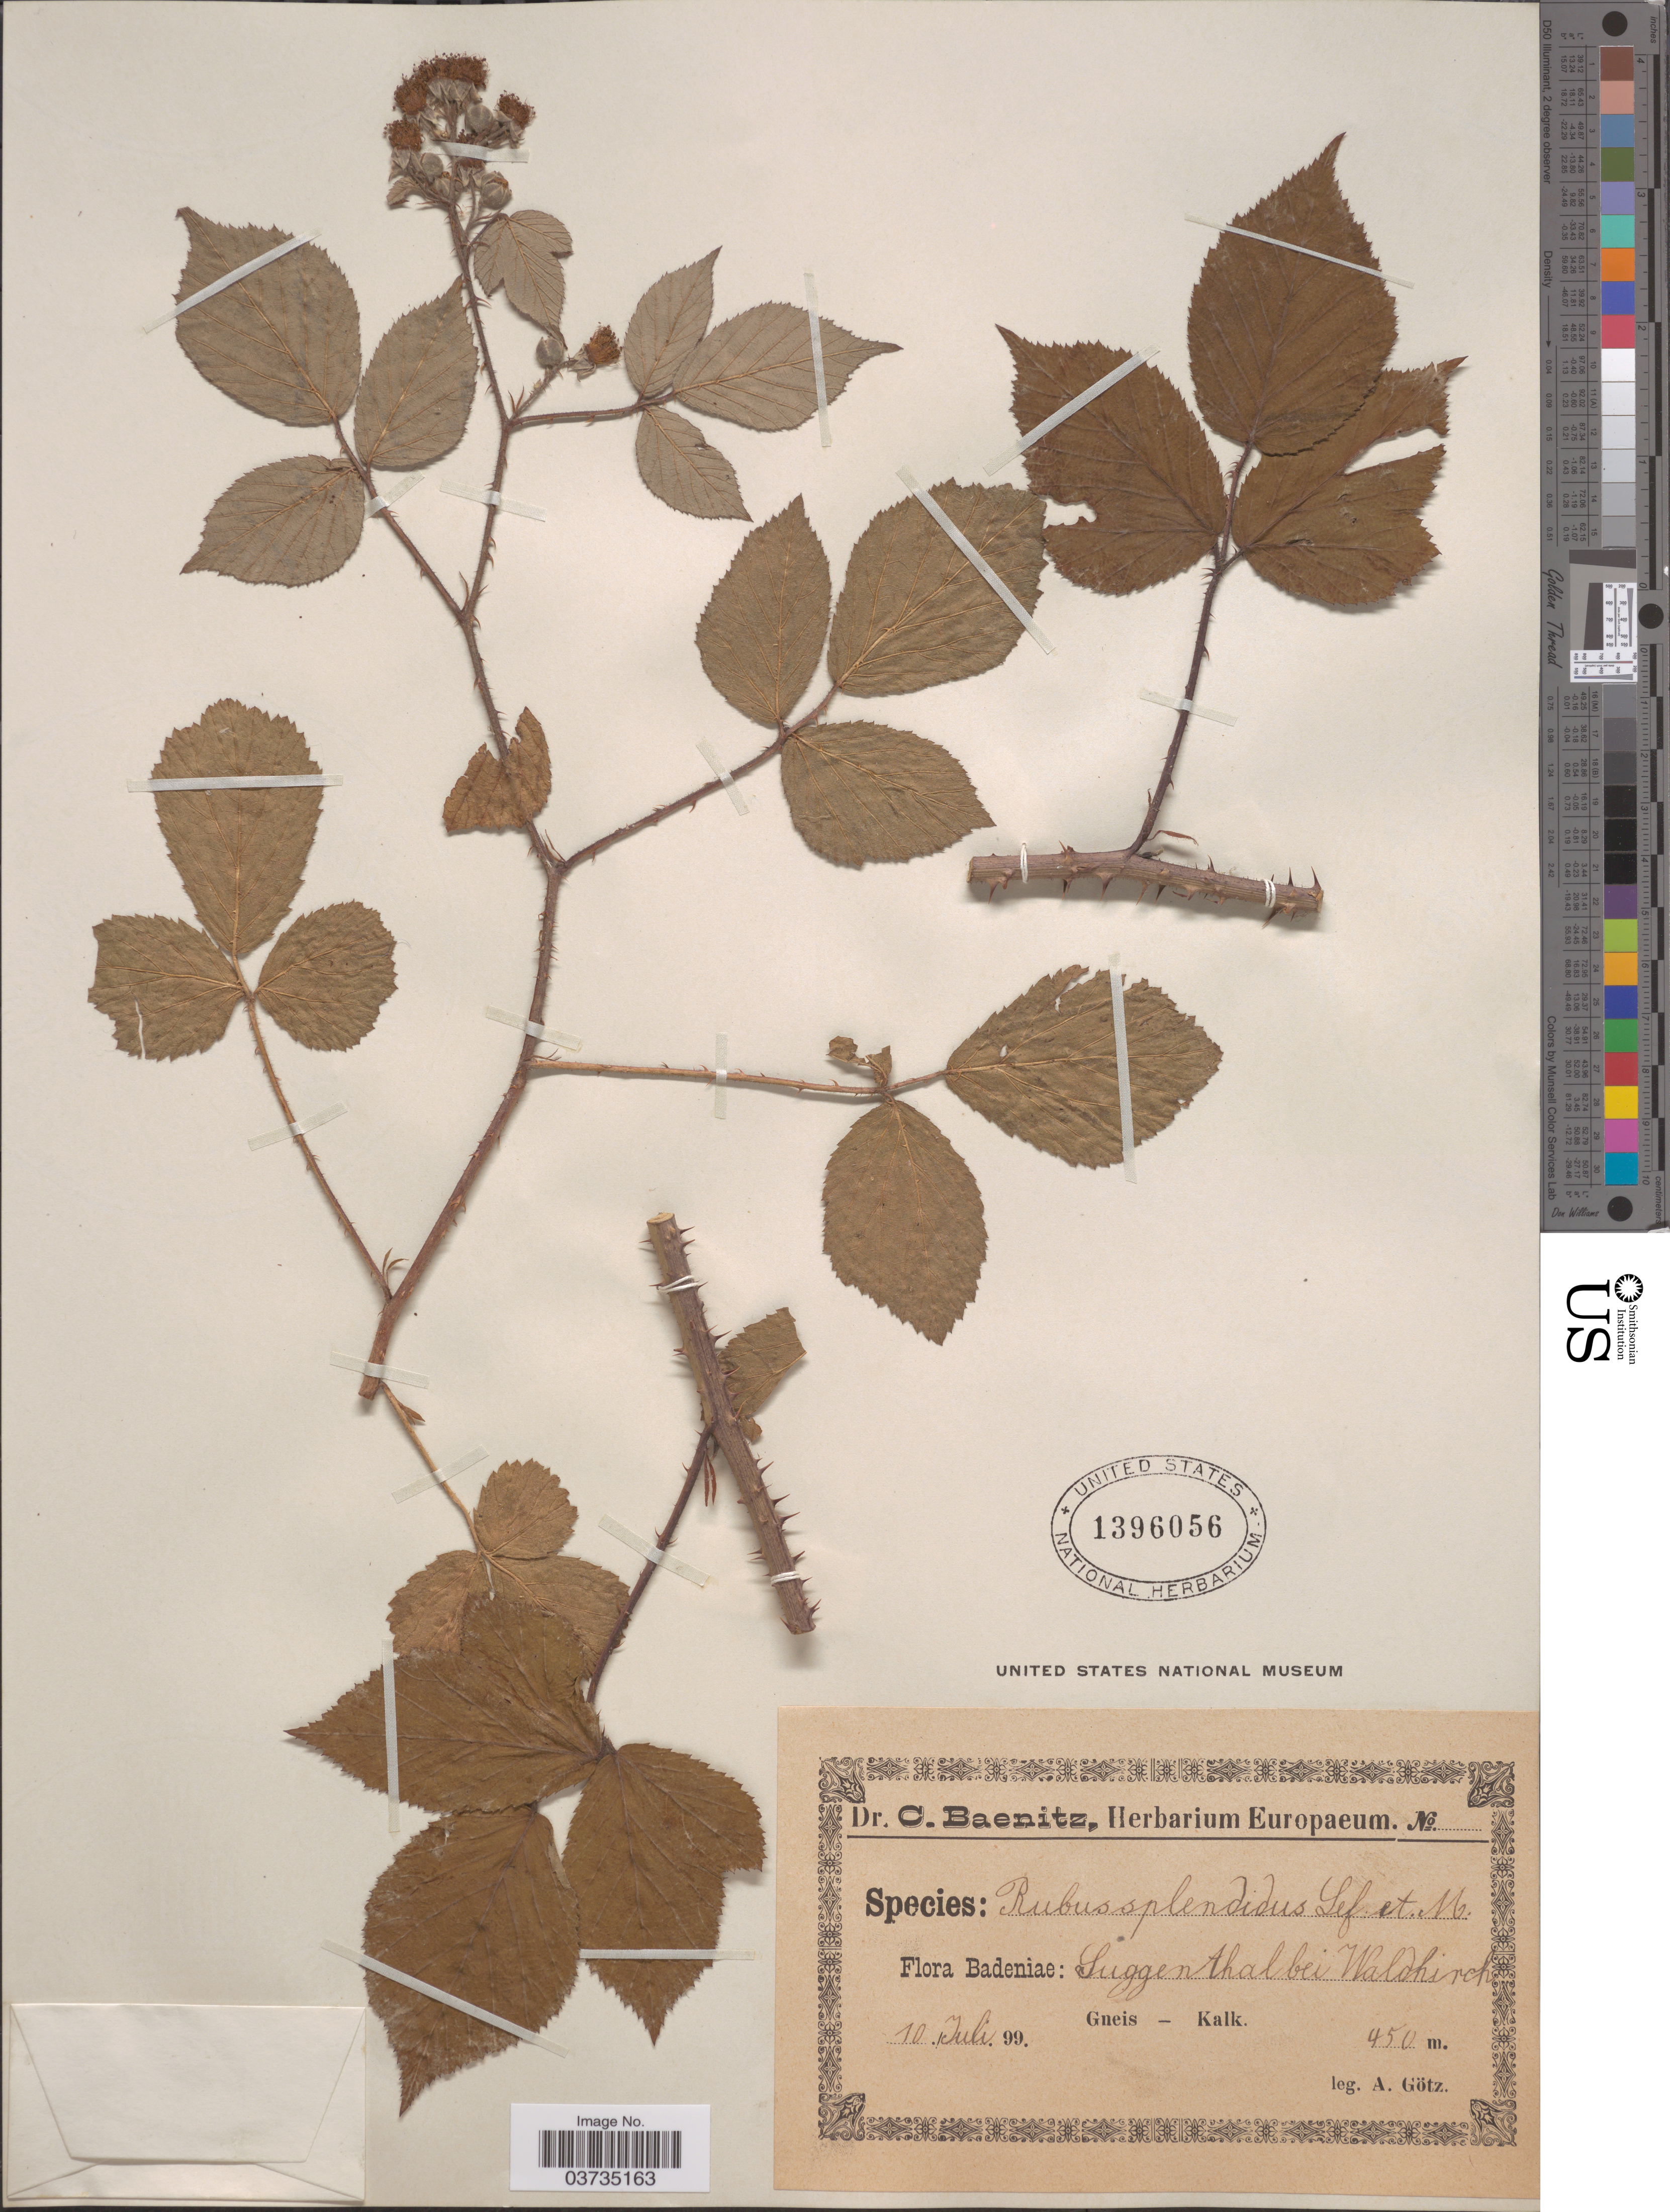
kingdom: Plantae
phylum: Tracheophyta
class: Magnoliopsida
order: Rosales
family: Rosaceae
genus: Rubus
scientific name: Rubus splendidus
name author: P.J. Müll. & Lefèvre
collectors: A. Götz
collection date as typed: Transcribed d/m/y: 10/7/99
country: Germany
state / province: Baden-Württemberg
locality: Badeniae: Suggenthal bei Waldkirch.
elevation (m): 450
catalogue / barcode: US 1396056